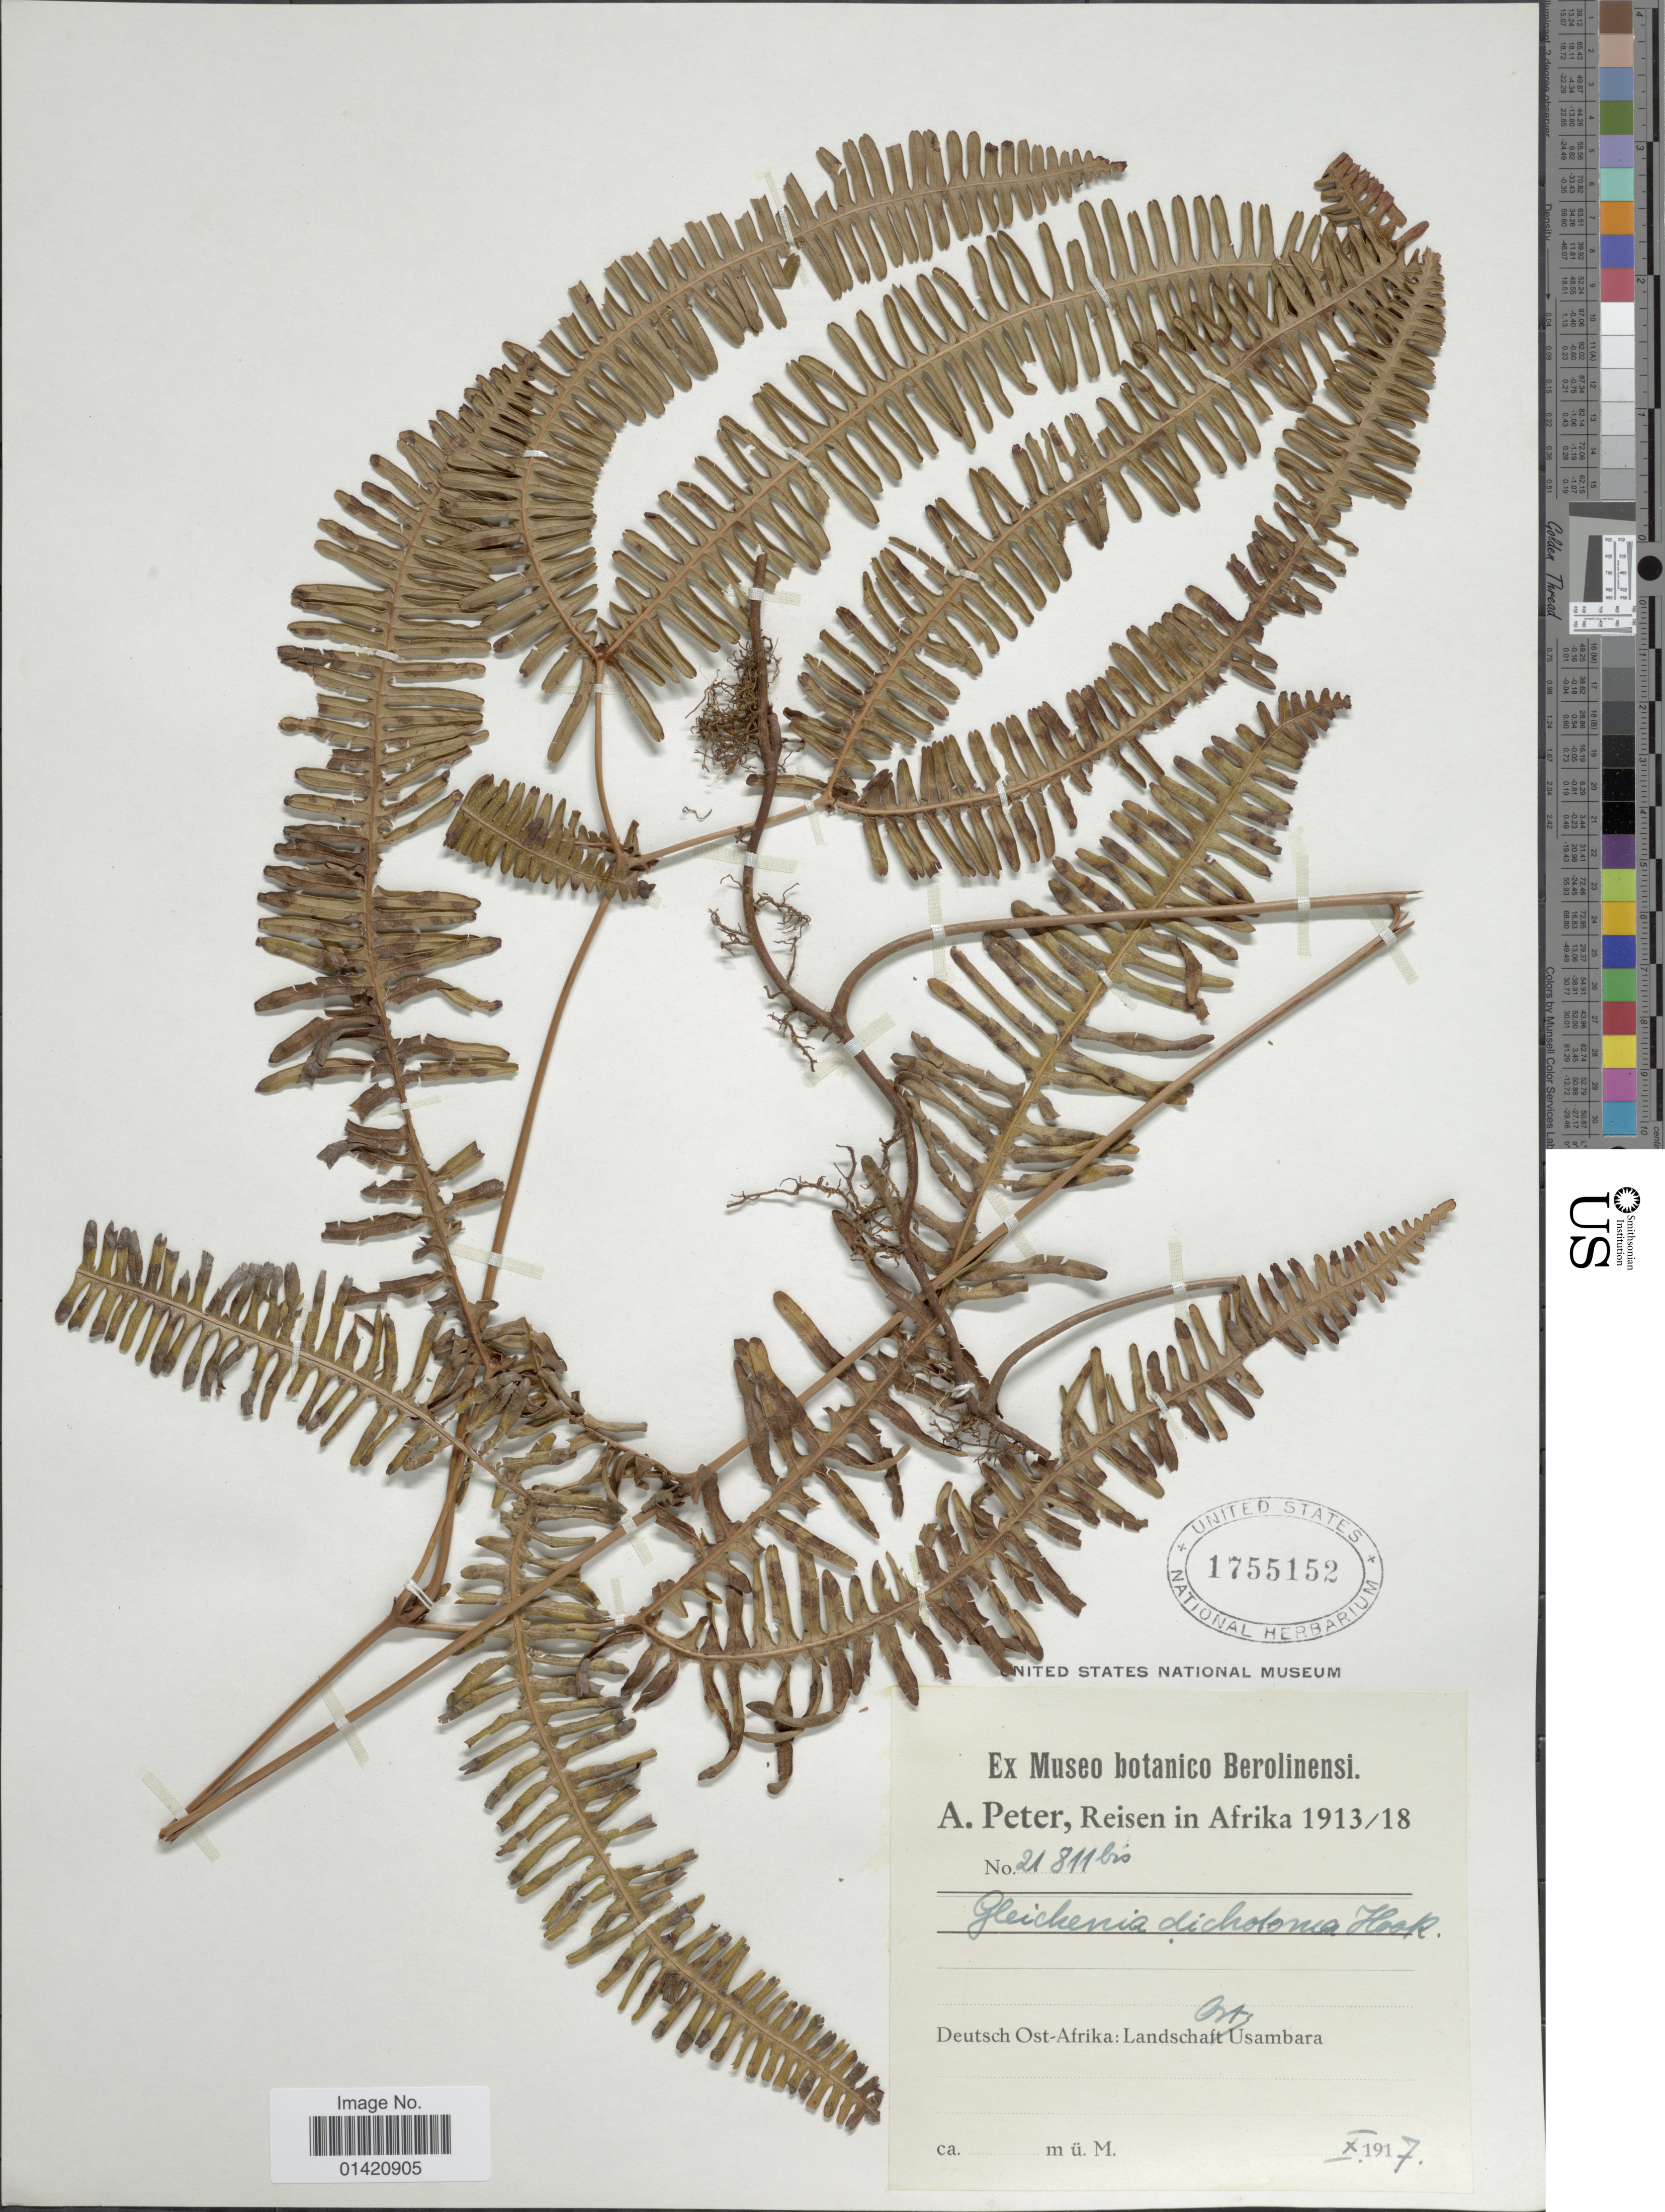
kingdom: Plantae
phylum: Tracheophyta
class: Polypodiopsida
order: Gleicheniales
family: Gleicheniaceae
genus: Dicranopteris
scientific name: Dicranopteris linearis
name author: (Burm. f.) Underw.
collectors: A. Peter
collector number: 21811 bis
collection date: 1917-10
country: Tanzania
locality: Deutsch Ost-Africa: Landschaft Ost Usambara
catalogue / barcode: US 1755152